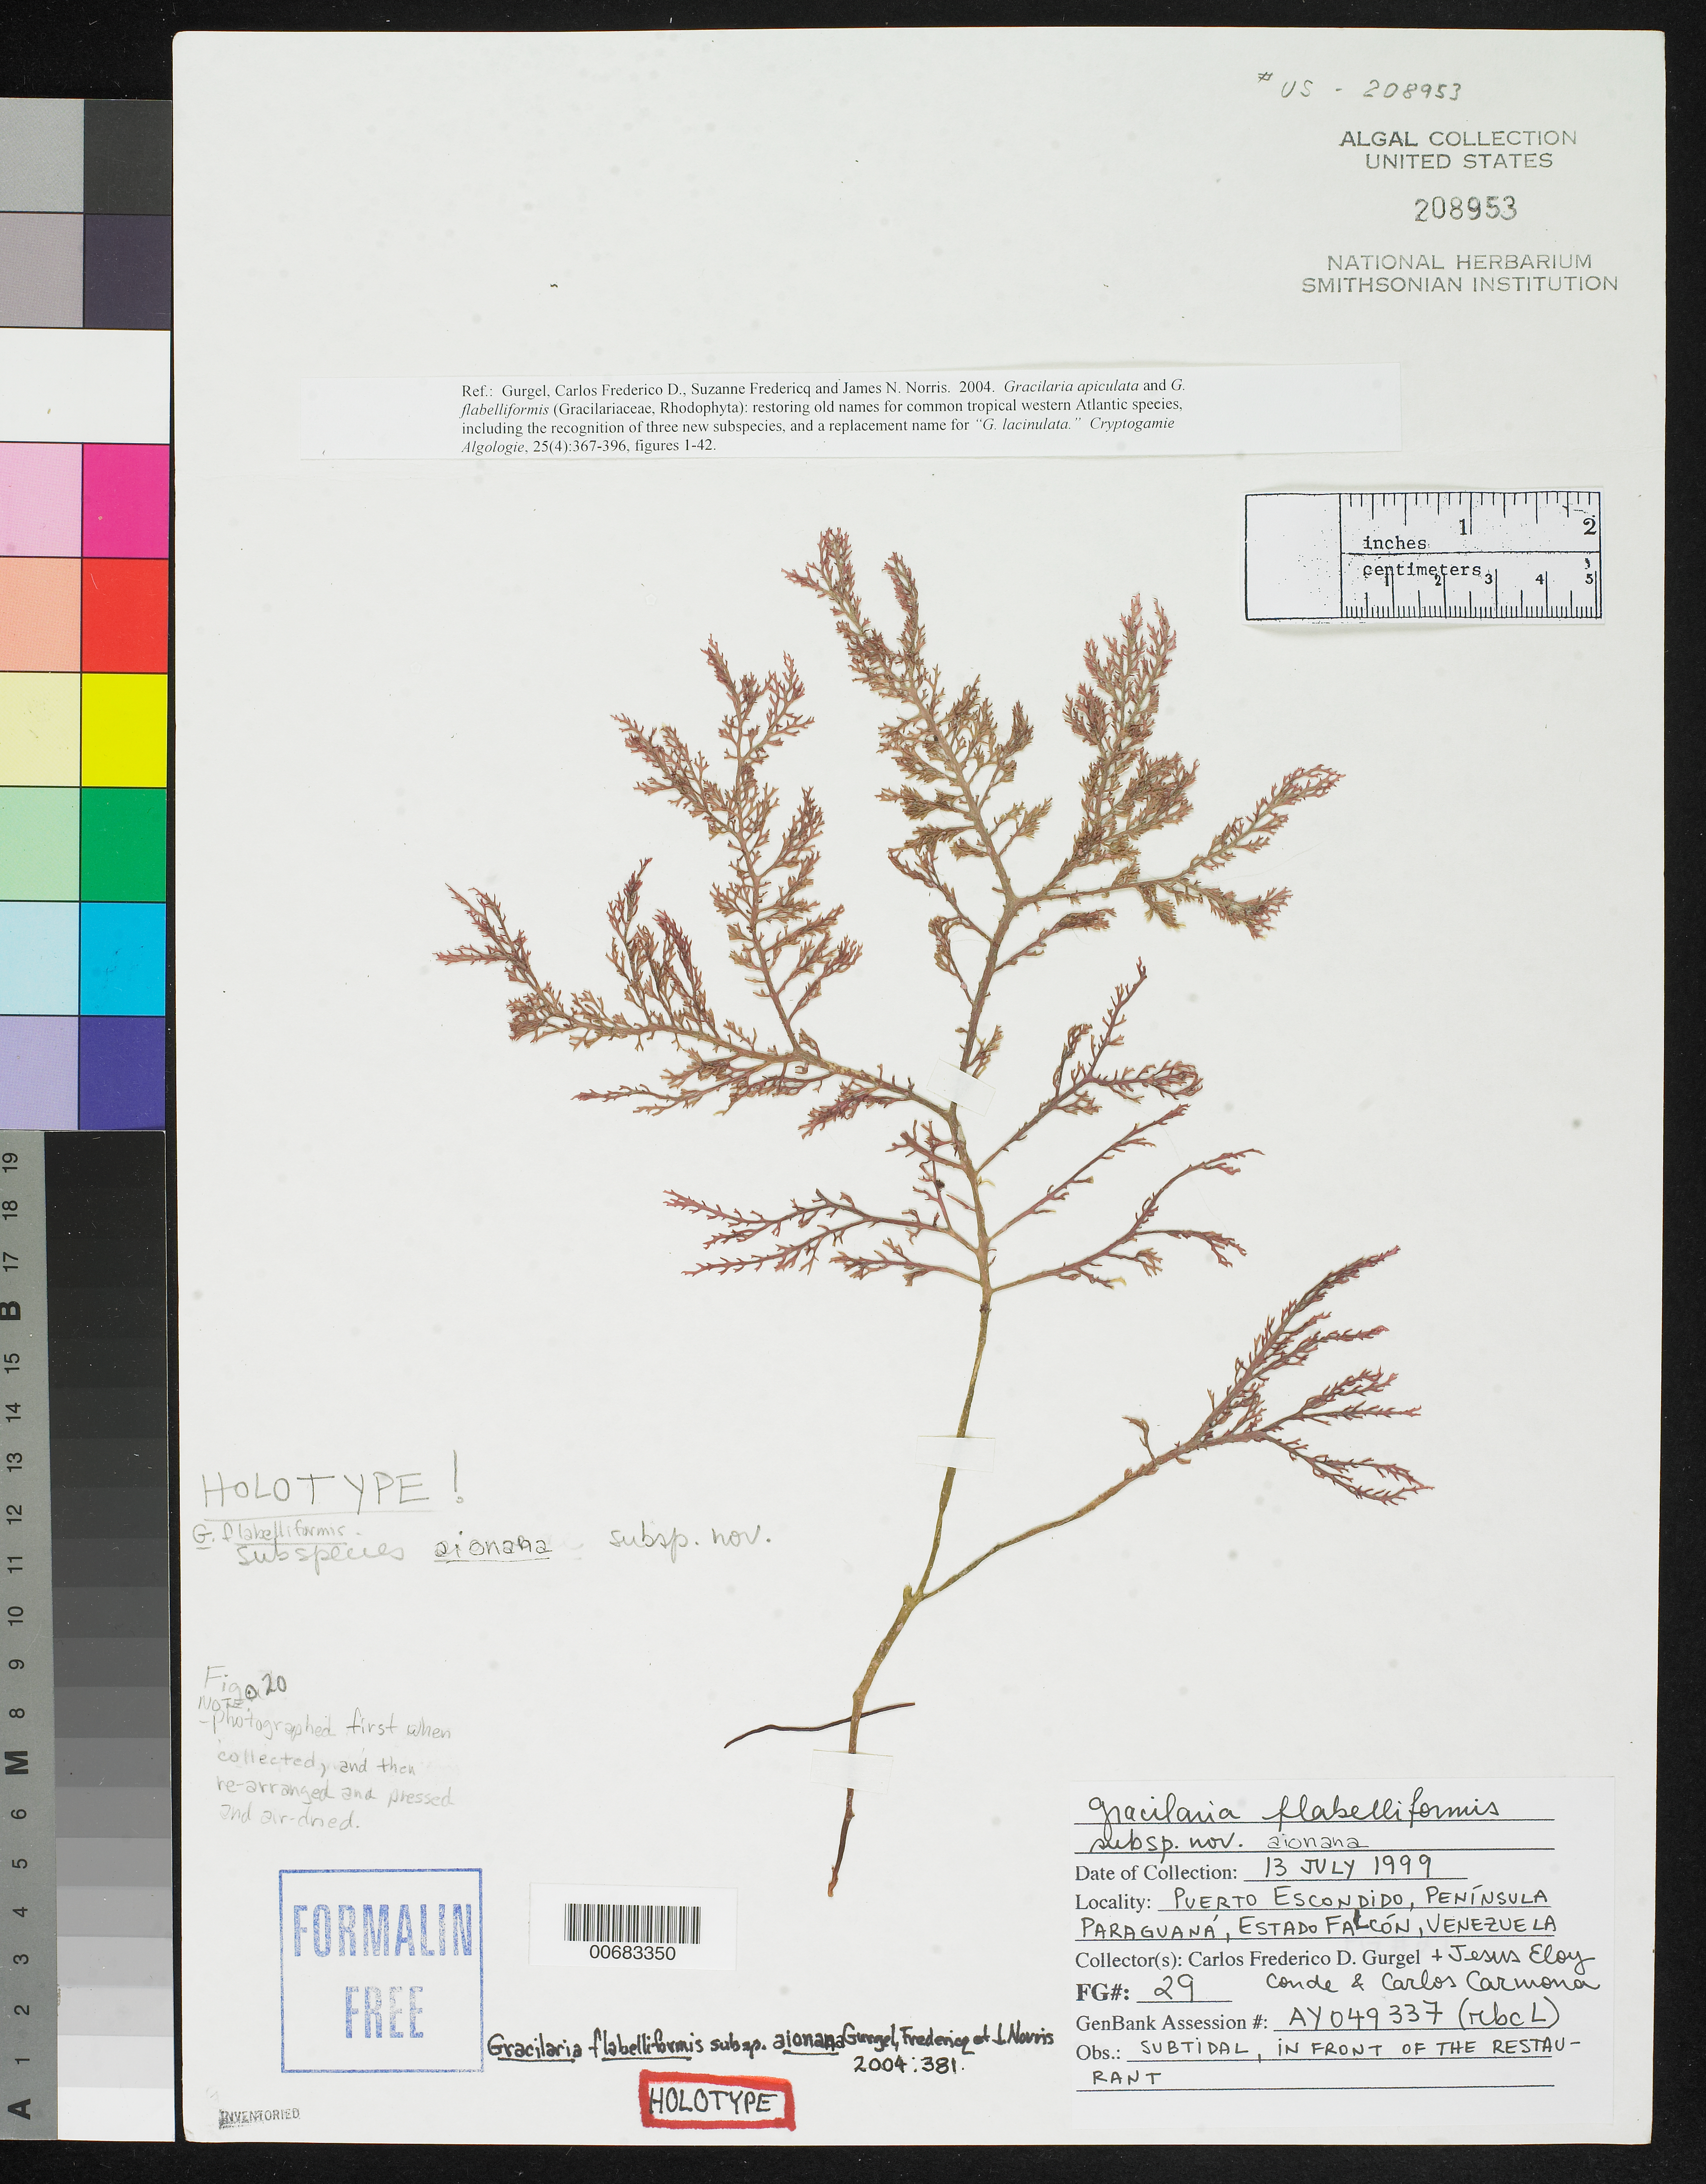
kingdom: Plantae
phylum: Rhodophyta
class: Florideophyceae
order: Gracilariales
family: Gracilariaceae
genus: Gracilaria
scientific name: Gracilaria flabelliformis subsp. aionana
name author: Gurgel et al.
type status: Holotype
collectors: C. Gurgel, J. Conde & C. Carmona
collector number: FG-29 & GenBank AY049337 (rbcl)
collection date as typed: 13 Jul 1999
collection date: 1999-07-13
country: Venezuela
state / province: Falcón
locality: Puerto Escondido, Peninsula Paraguana.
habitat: Subtidal, in front of the restaurant.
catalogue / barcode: US 208953